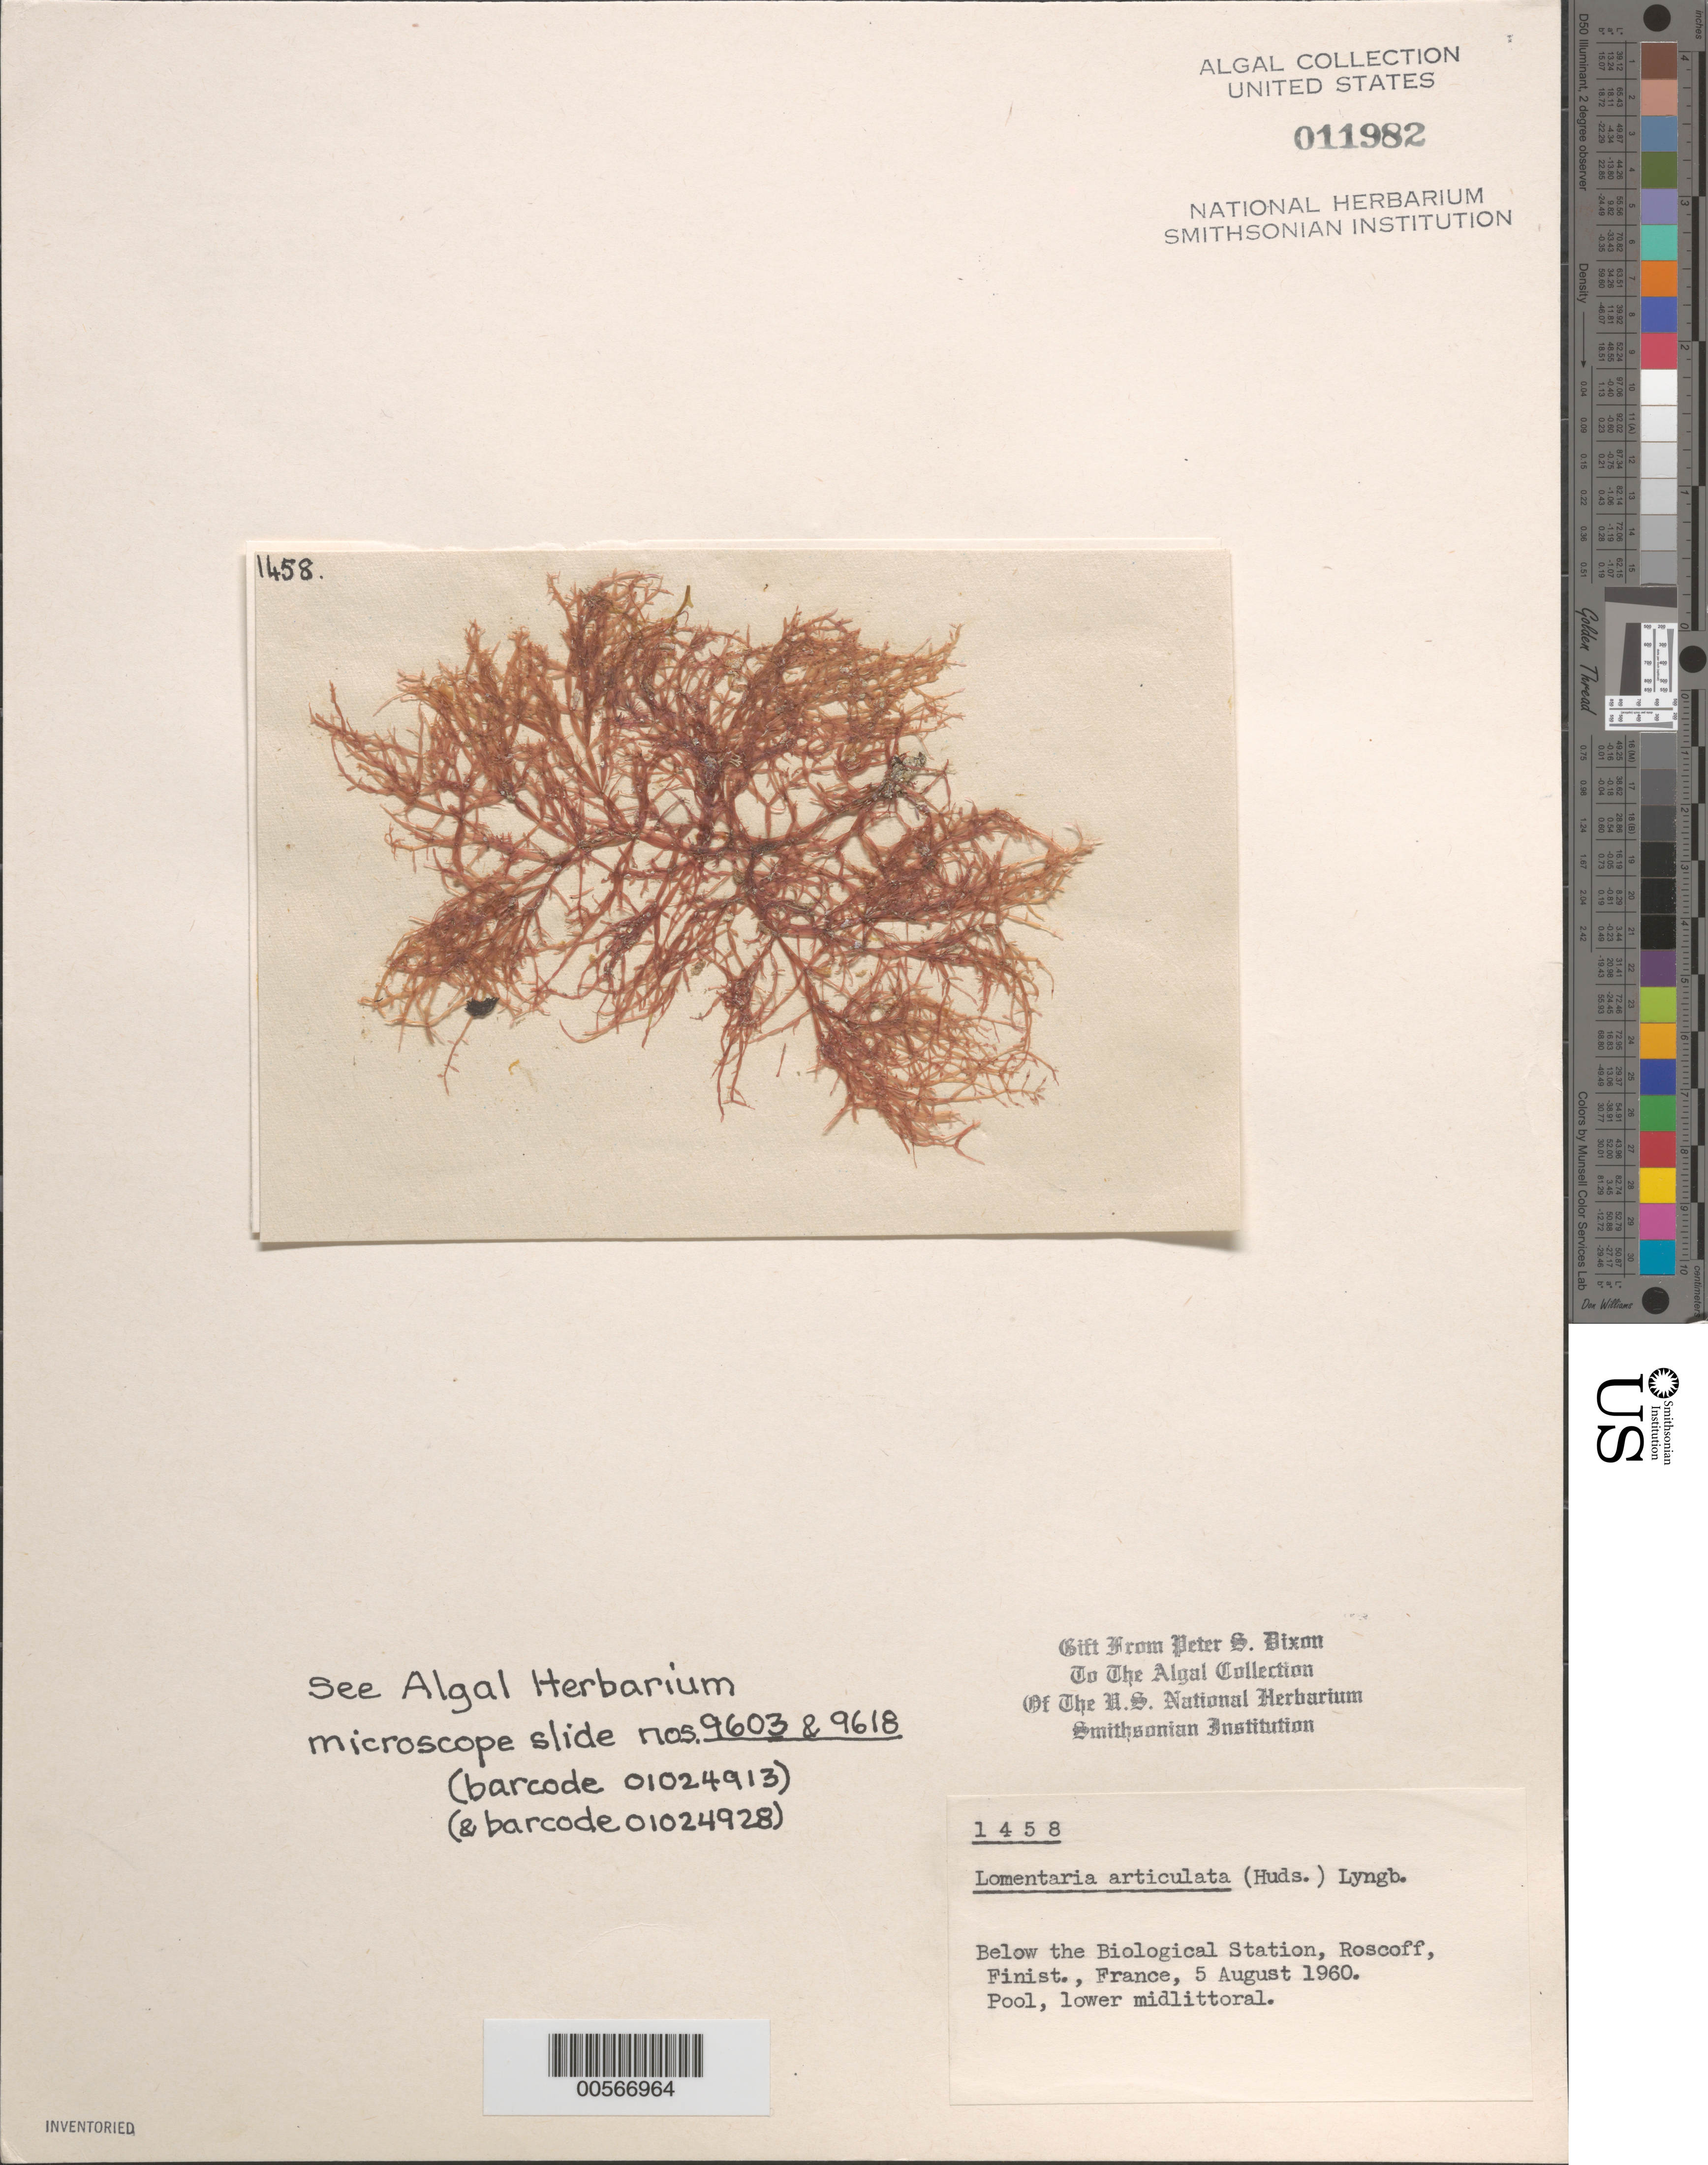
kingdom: Plantae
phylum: Rhodophyta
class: Florideophyceae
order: Rhodymeniales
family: Lomentariaceae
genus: Lomentaria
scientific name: Lomentaria articulata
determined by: Dixon, P. S.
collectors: P. S. Dixon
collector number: PSD 1458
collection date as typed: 05 Aug 1960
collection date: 1960-08-05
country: France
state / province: Bretagne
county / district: Finistère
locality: Roscoff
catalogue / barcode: US 11982